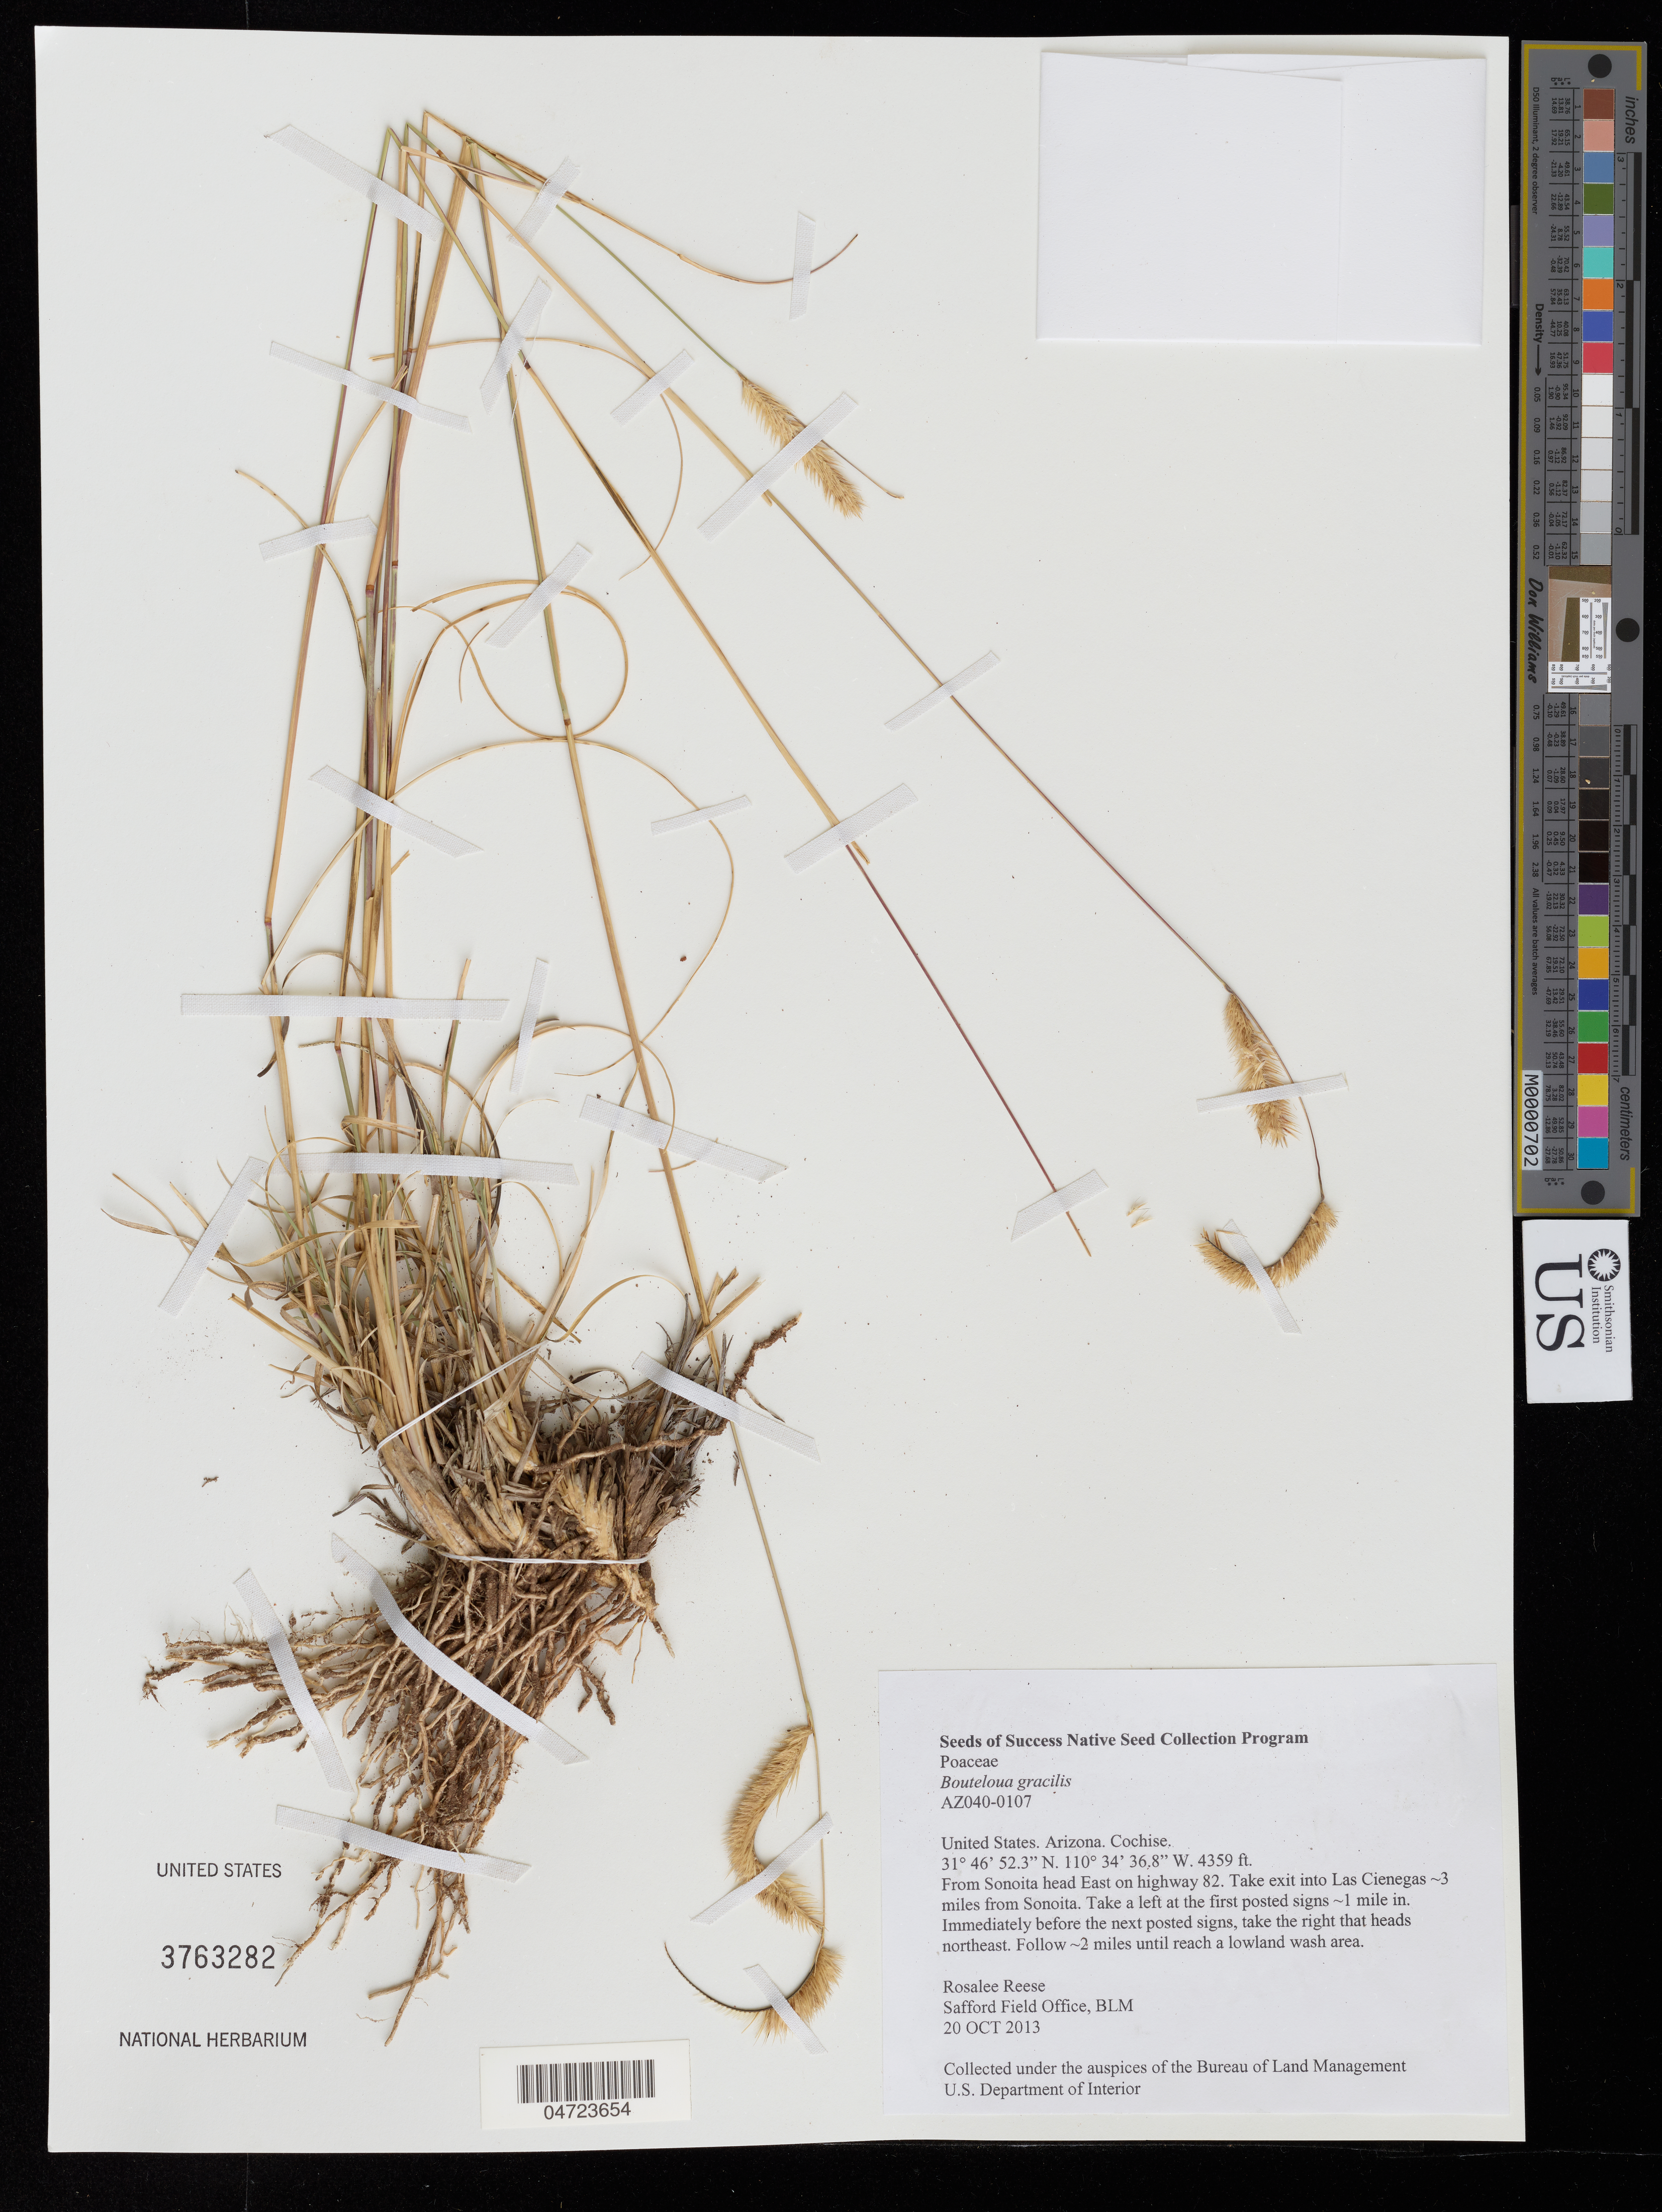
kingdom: Plantae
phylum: Tracheophyta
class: Liliopsida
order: Poales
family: Poaceae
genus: Bouteloua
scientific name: Bouteloua gracilis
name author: (Kunth) Lag. ex Griffiths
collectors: R. Reese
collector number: AZ040-0107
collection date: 2013-10-20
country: United States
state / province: Arizona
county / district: Cochise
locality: Cochise. From Sonoita head East on highway 82. Take exit into Las Cienegas ~3 miles from Sonoita. Take a left at the first posted signs ~1 mile in. Immediately before the next posted signs, take the right that heads northeast. Follow ~2 miles until reach a lowland wash area.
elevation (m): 1329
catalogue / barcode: US 3763282